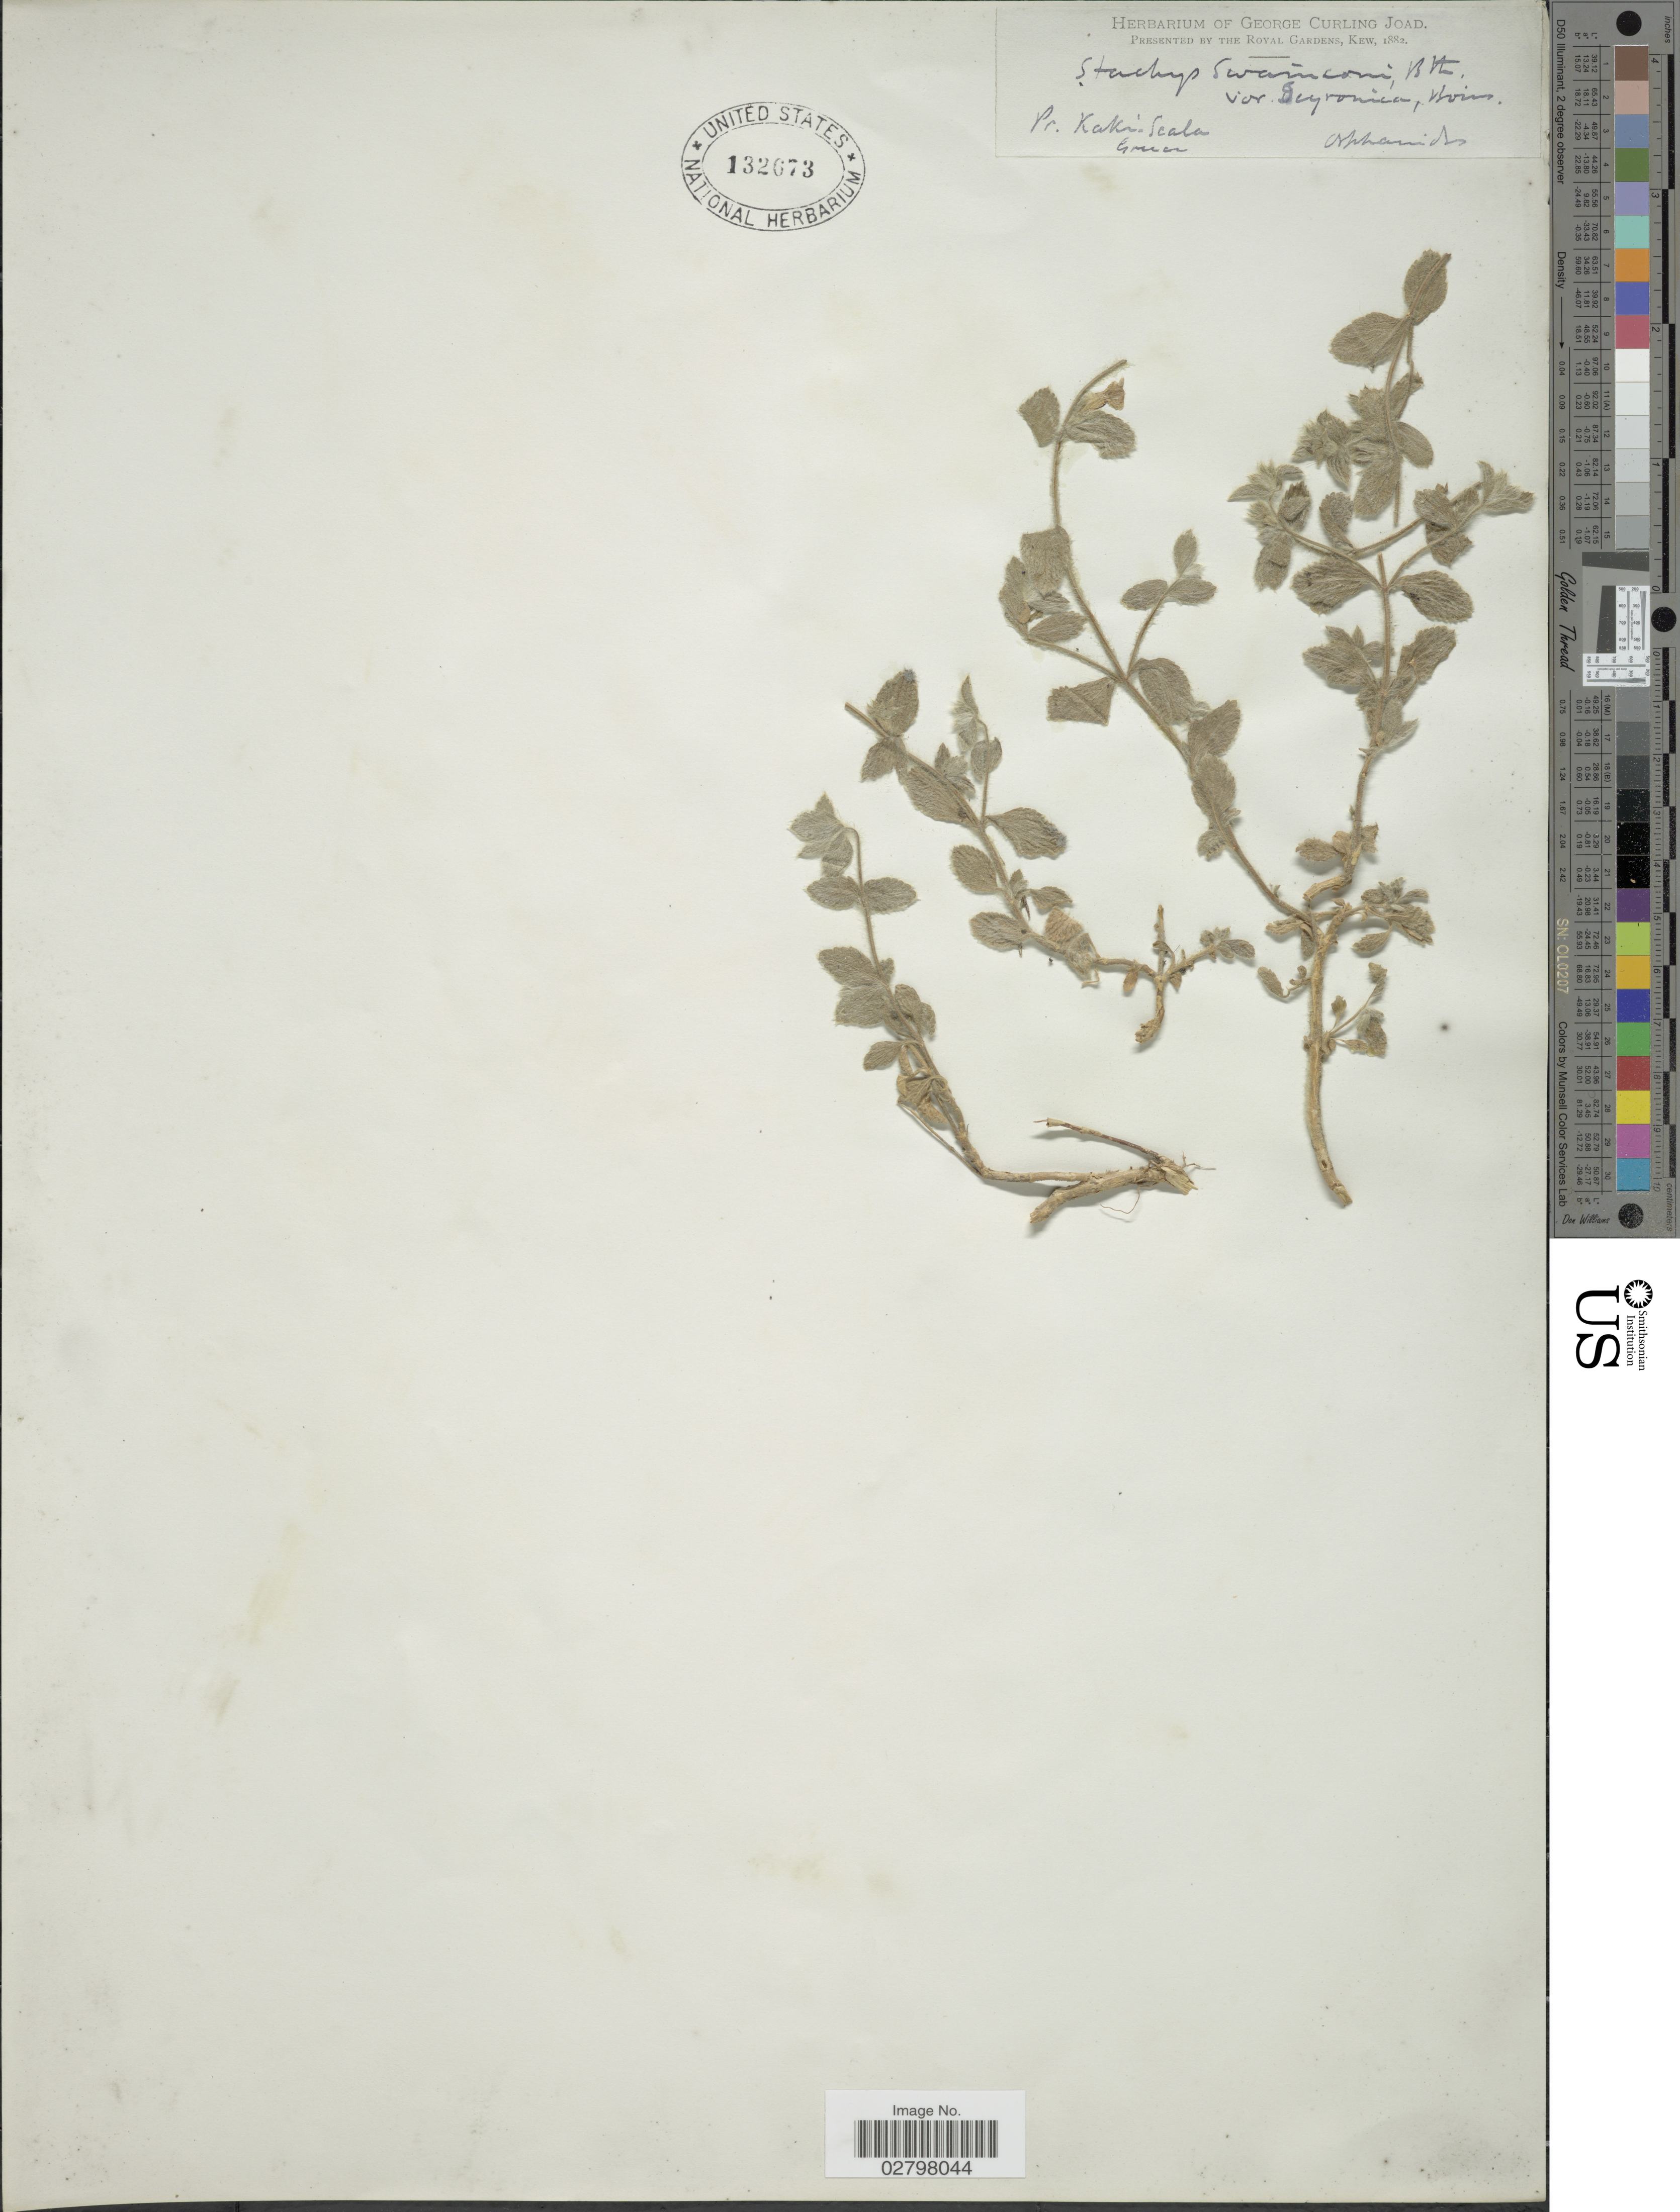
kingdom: Plantae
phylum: Tracheophyta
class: Magnoliopsida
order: Lamiales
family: Lamiaceae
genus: Stachys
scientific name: Stachys swainsonii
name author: Benth.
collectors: Orphanides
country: Greece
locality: Pr. Kaki-Scala.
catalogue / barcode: US 132673